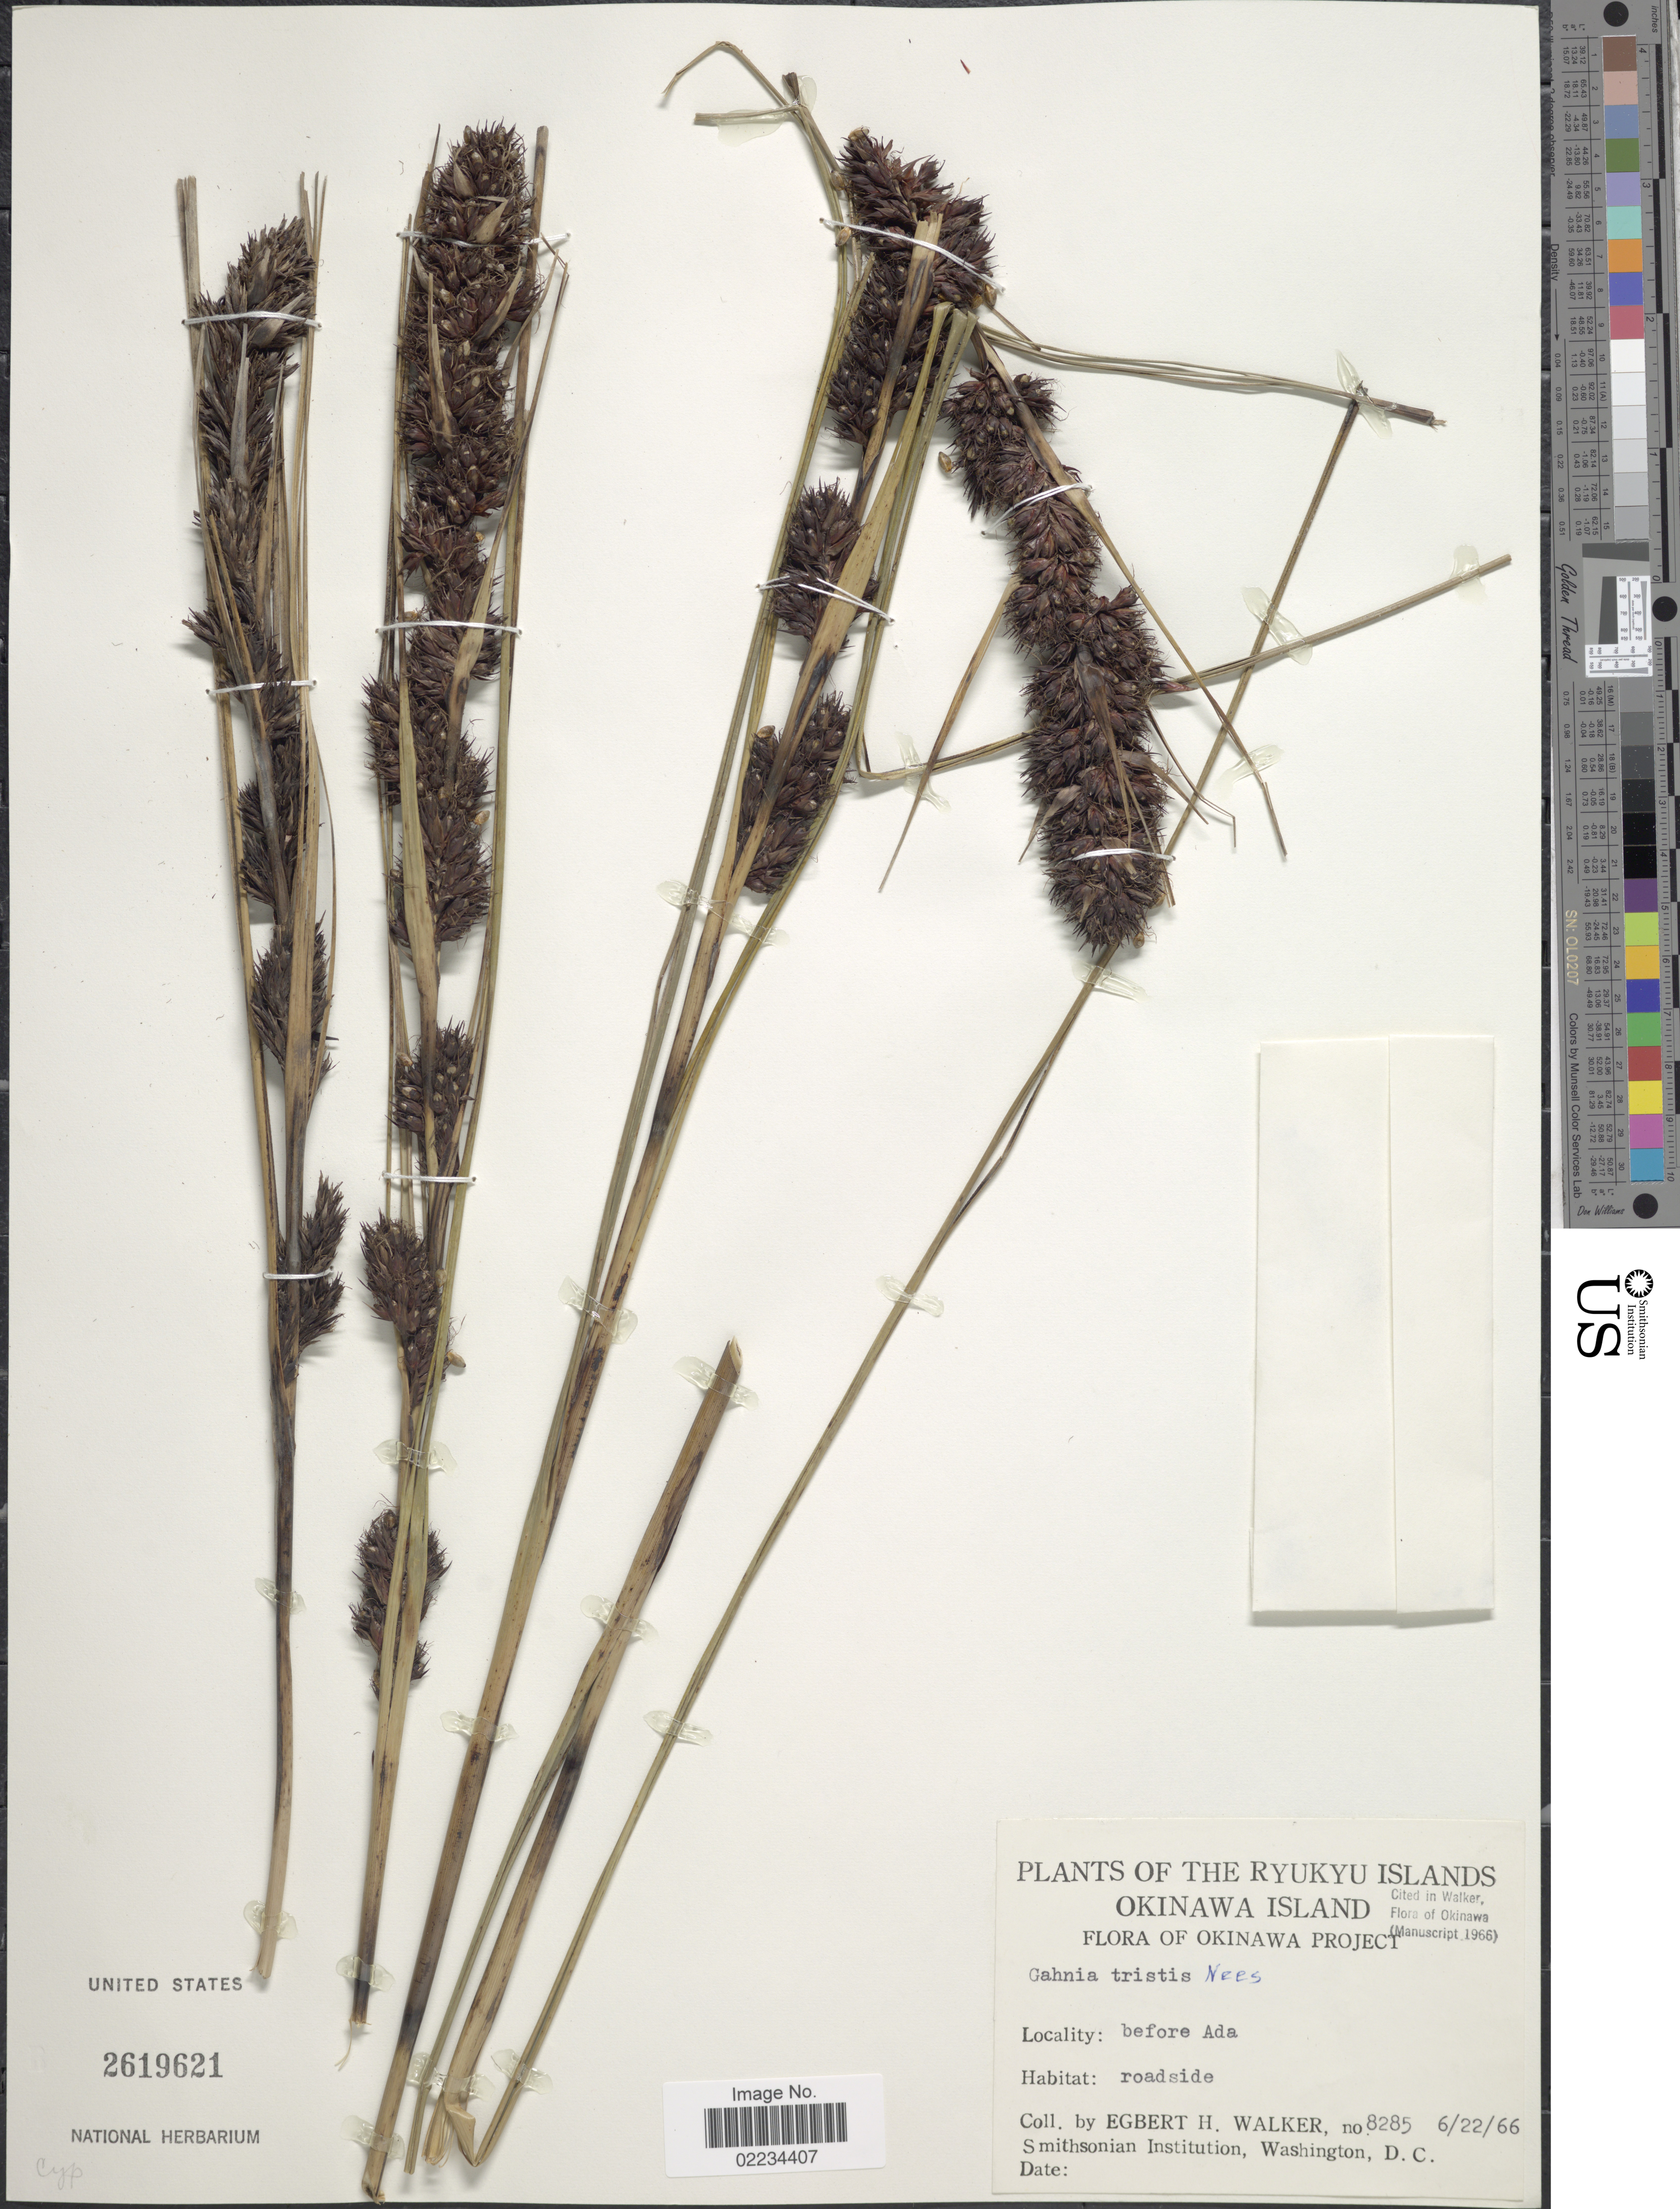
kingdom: Plantae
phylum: Tracheophyta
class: Liliopsida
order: Poales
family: Cyperaceae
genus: Gahnia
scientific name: Gahnia tristis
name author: Nees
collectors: E. H. Walker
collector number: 8285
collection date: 1966-06-22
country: Japan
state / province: Okinawa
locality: The Ryukyu Islands, Okinawa Island, Okinawa Project, before Ada, roadside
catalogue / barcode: US 2619621